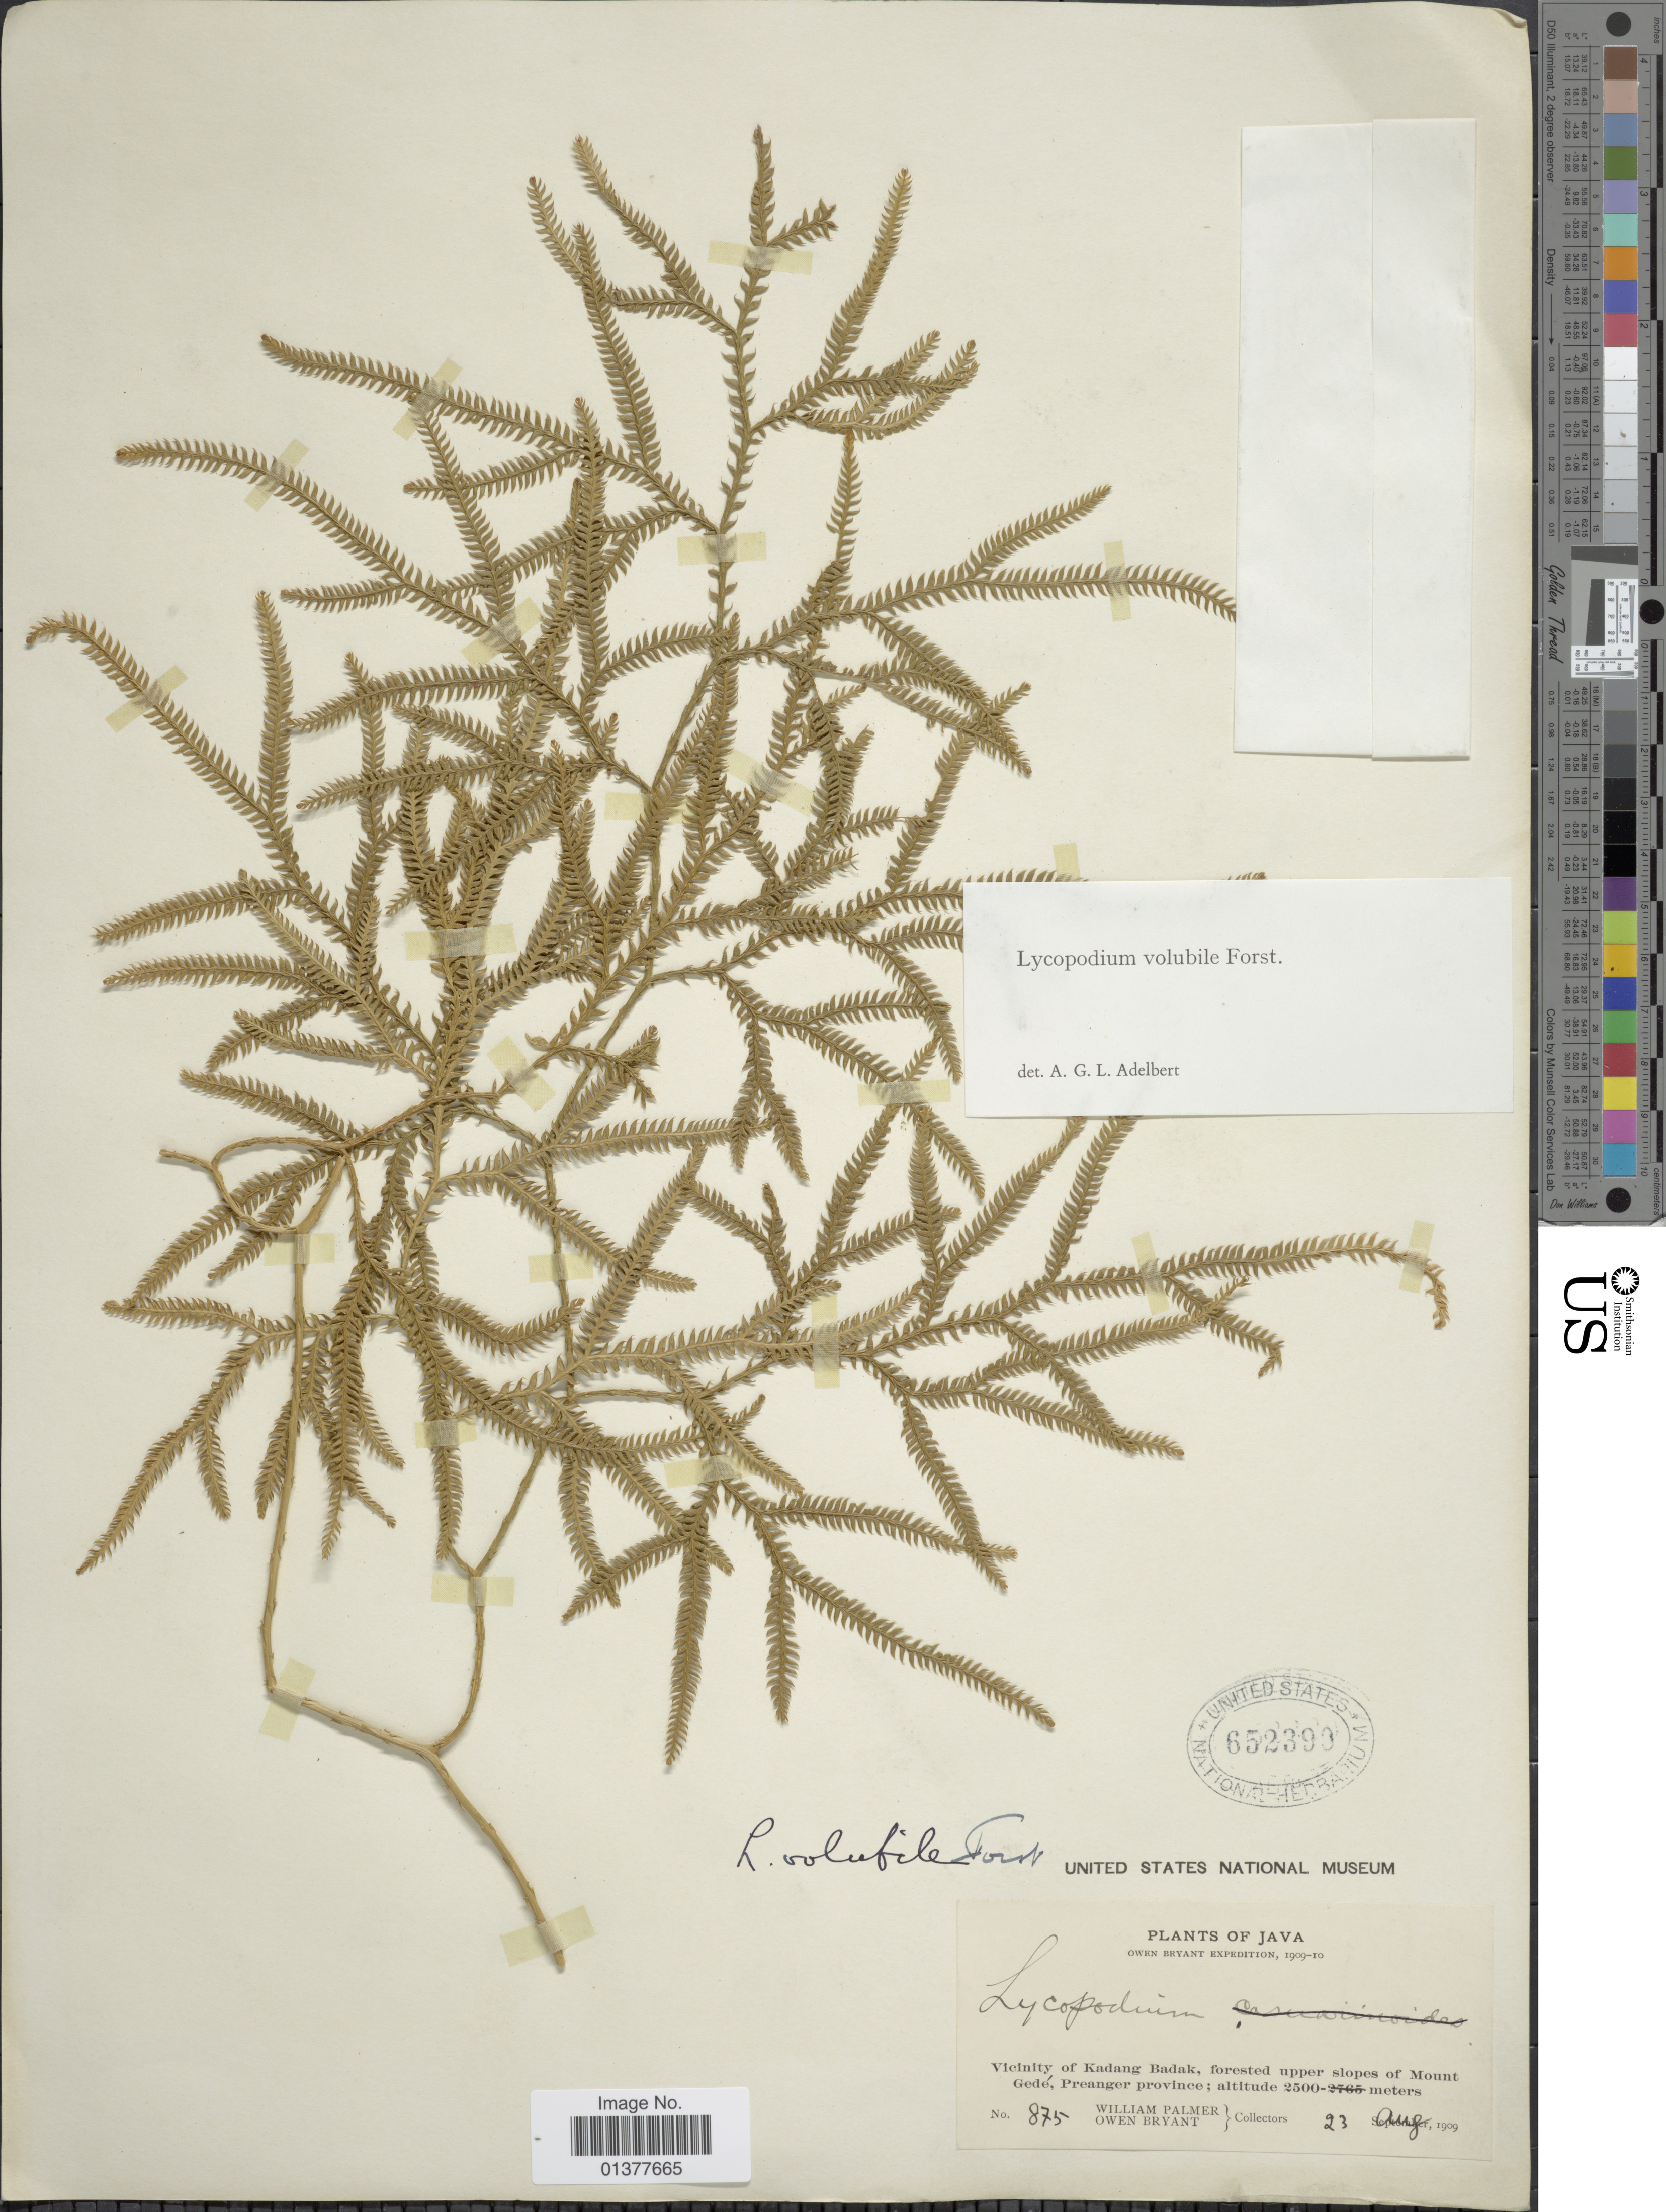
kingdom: Plantae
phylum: Tracheophyta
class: Lycopodiopsida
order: Lycopodiales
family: Lycopodiaceae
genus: Pseudodiphasium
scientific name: Pseudodiphasium volubile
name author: (G. Forst.) Holub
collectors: W. Palmer & O. Bryant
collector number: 875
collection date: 1909-08-23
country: Indonesia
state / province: Java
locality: Vicinity of Kadang Badak, forested slopes of Mount Gedé, Preanger province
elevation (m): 2500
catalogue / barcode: US 652399